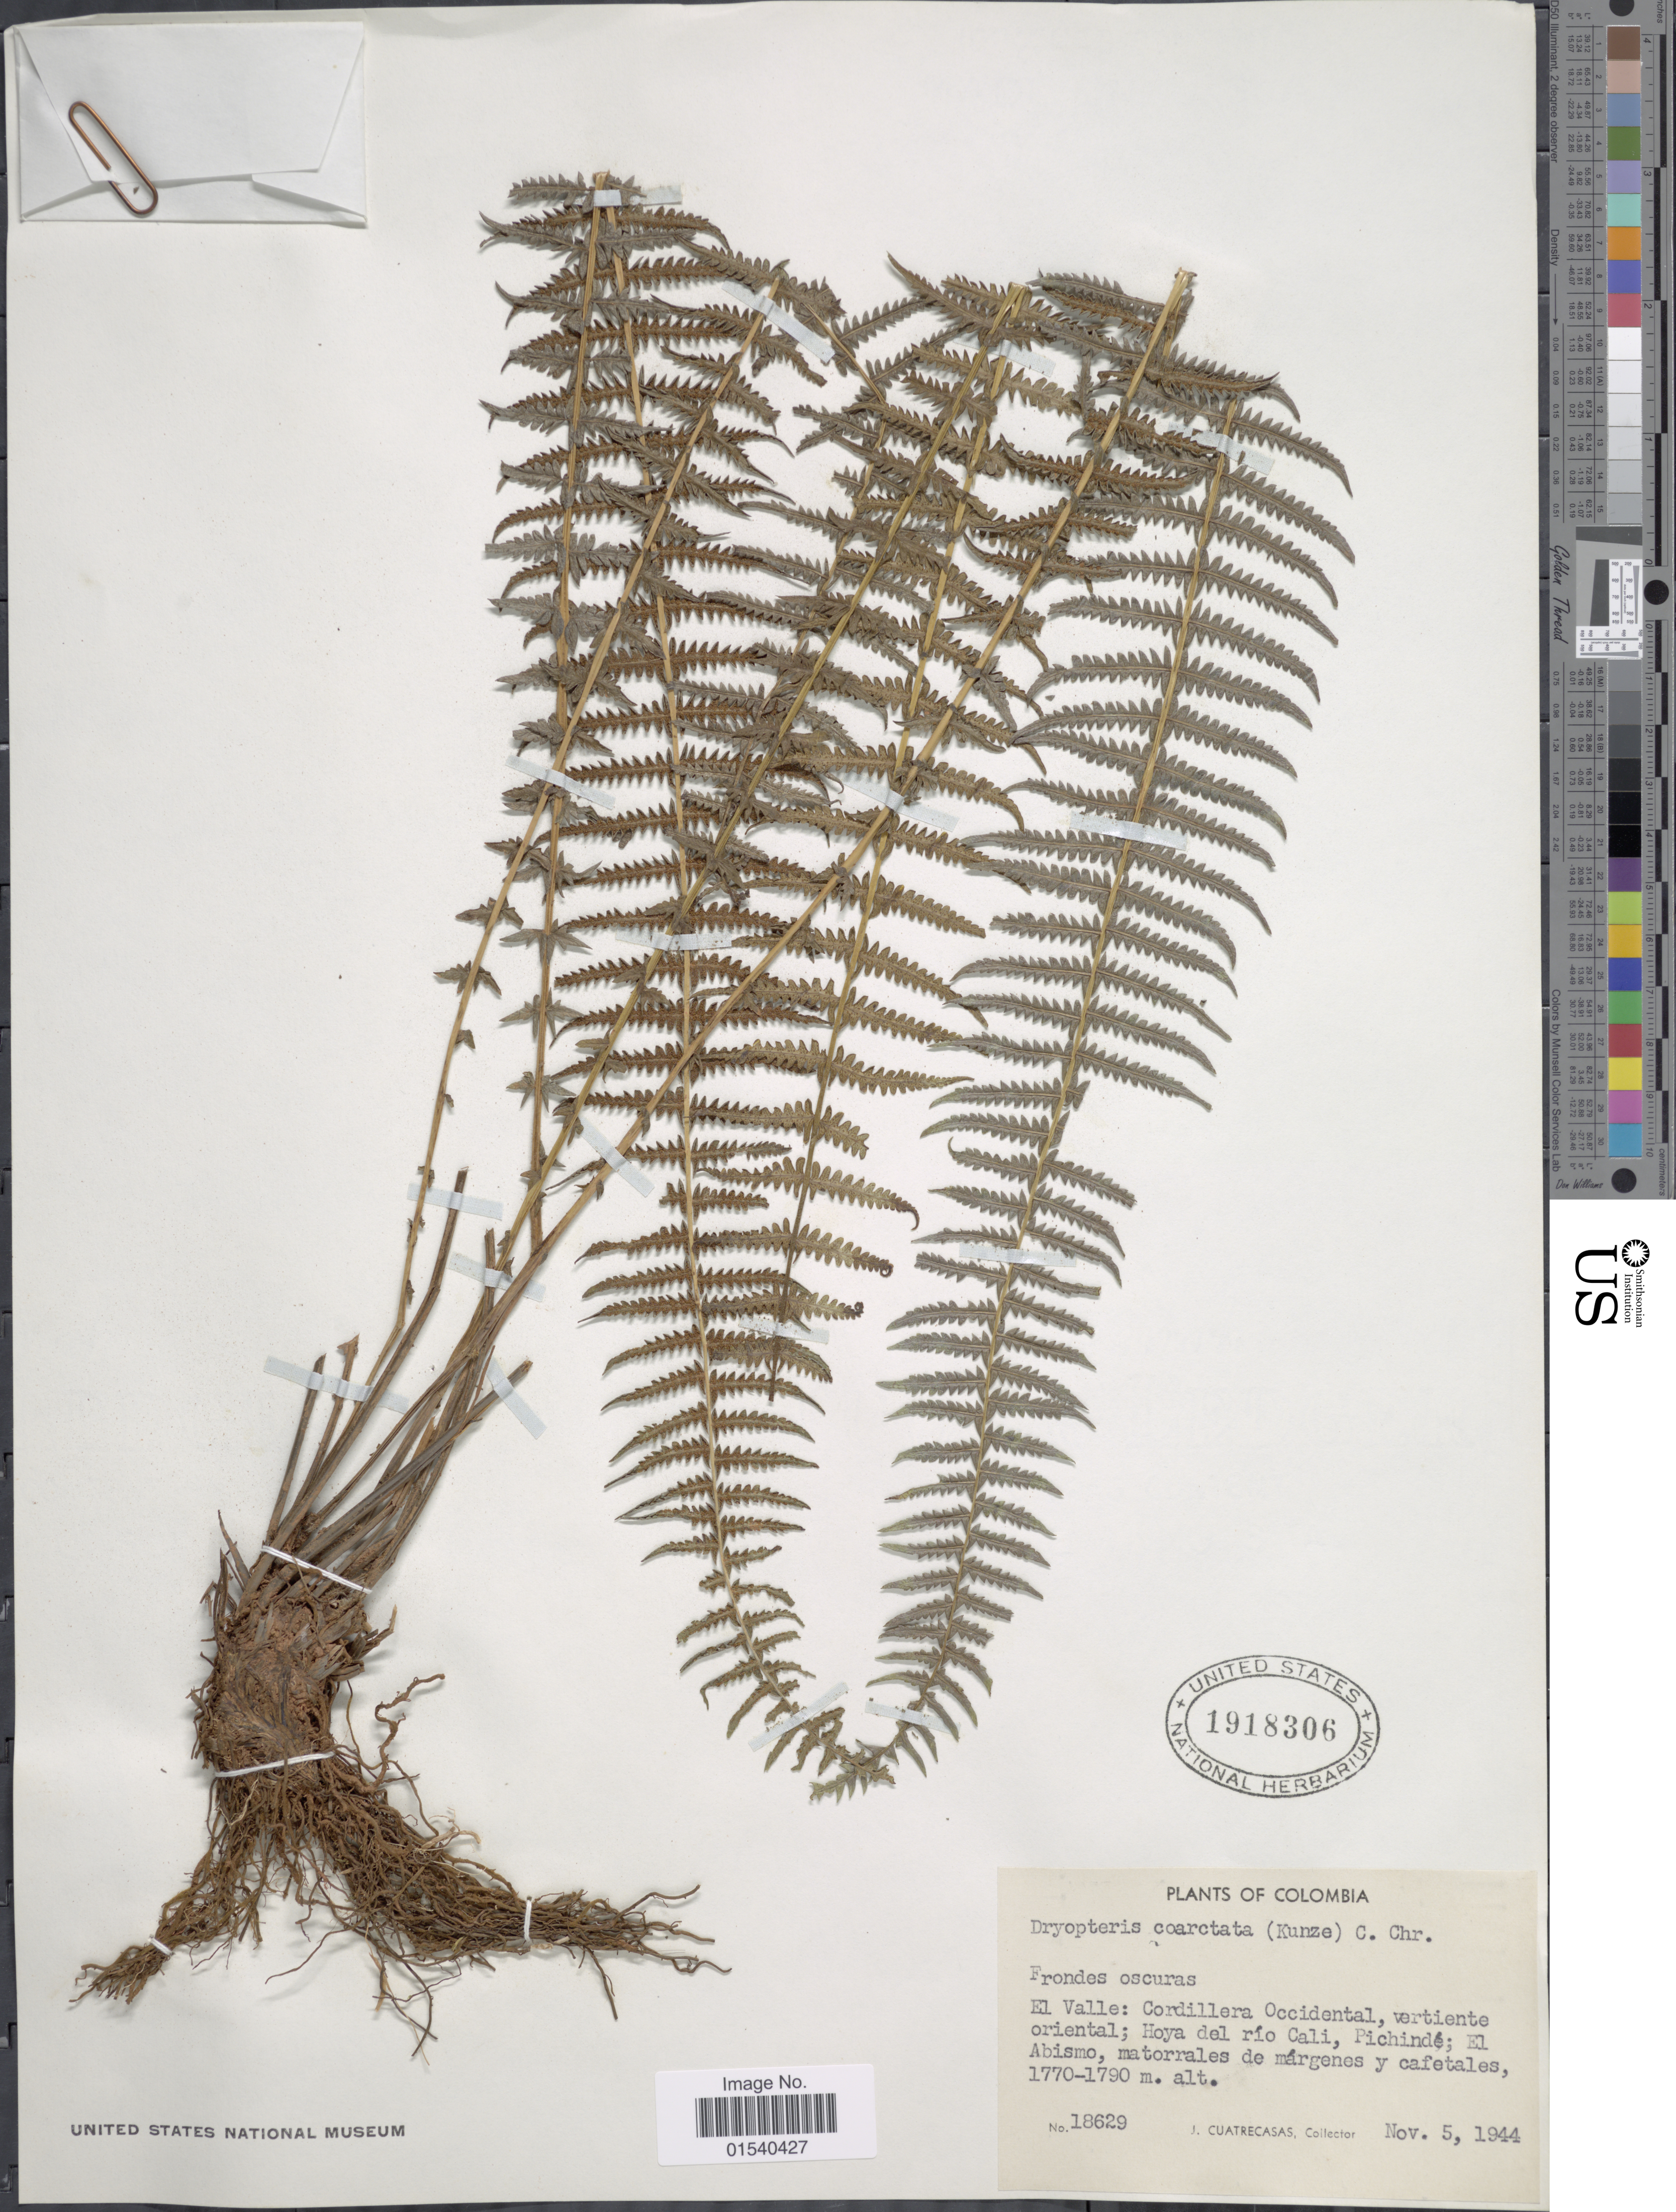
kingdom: Plantae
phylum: Tracheophyta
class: Polypodiopsida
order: Polypodiales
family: Thelypteridaceae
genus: Amauropelta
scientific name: Amauropelta opposita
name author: (Vahl) Pic. Serm.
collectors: J. Cuatrecasas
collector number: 18629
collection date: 1944-11-05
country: Colombia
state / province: Valle del Cauca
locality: El Valle: Cordillera Occidental, vertiente oriental; Hoya del río Cali, Pichindé; El Abismo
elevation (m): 1770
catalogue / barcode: US 1918306